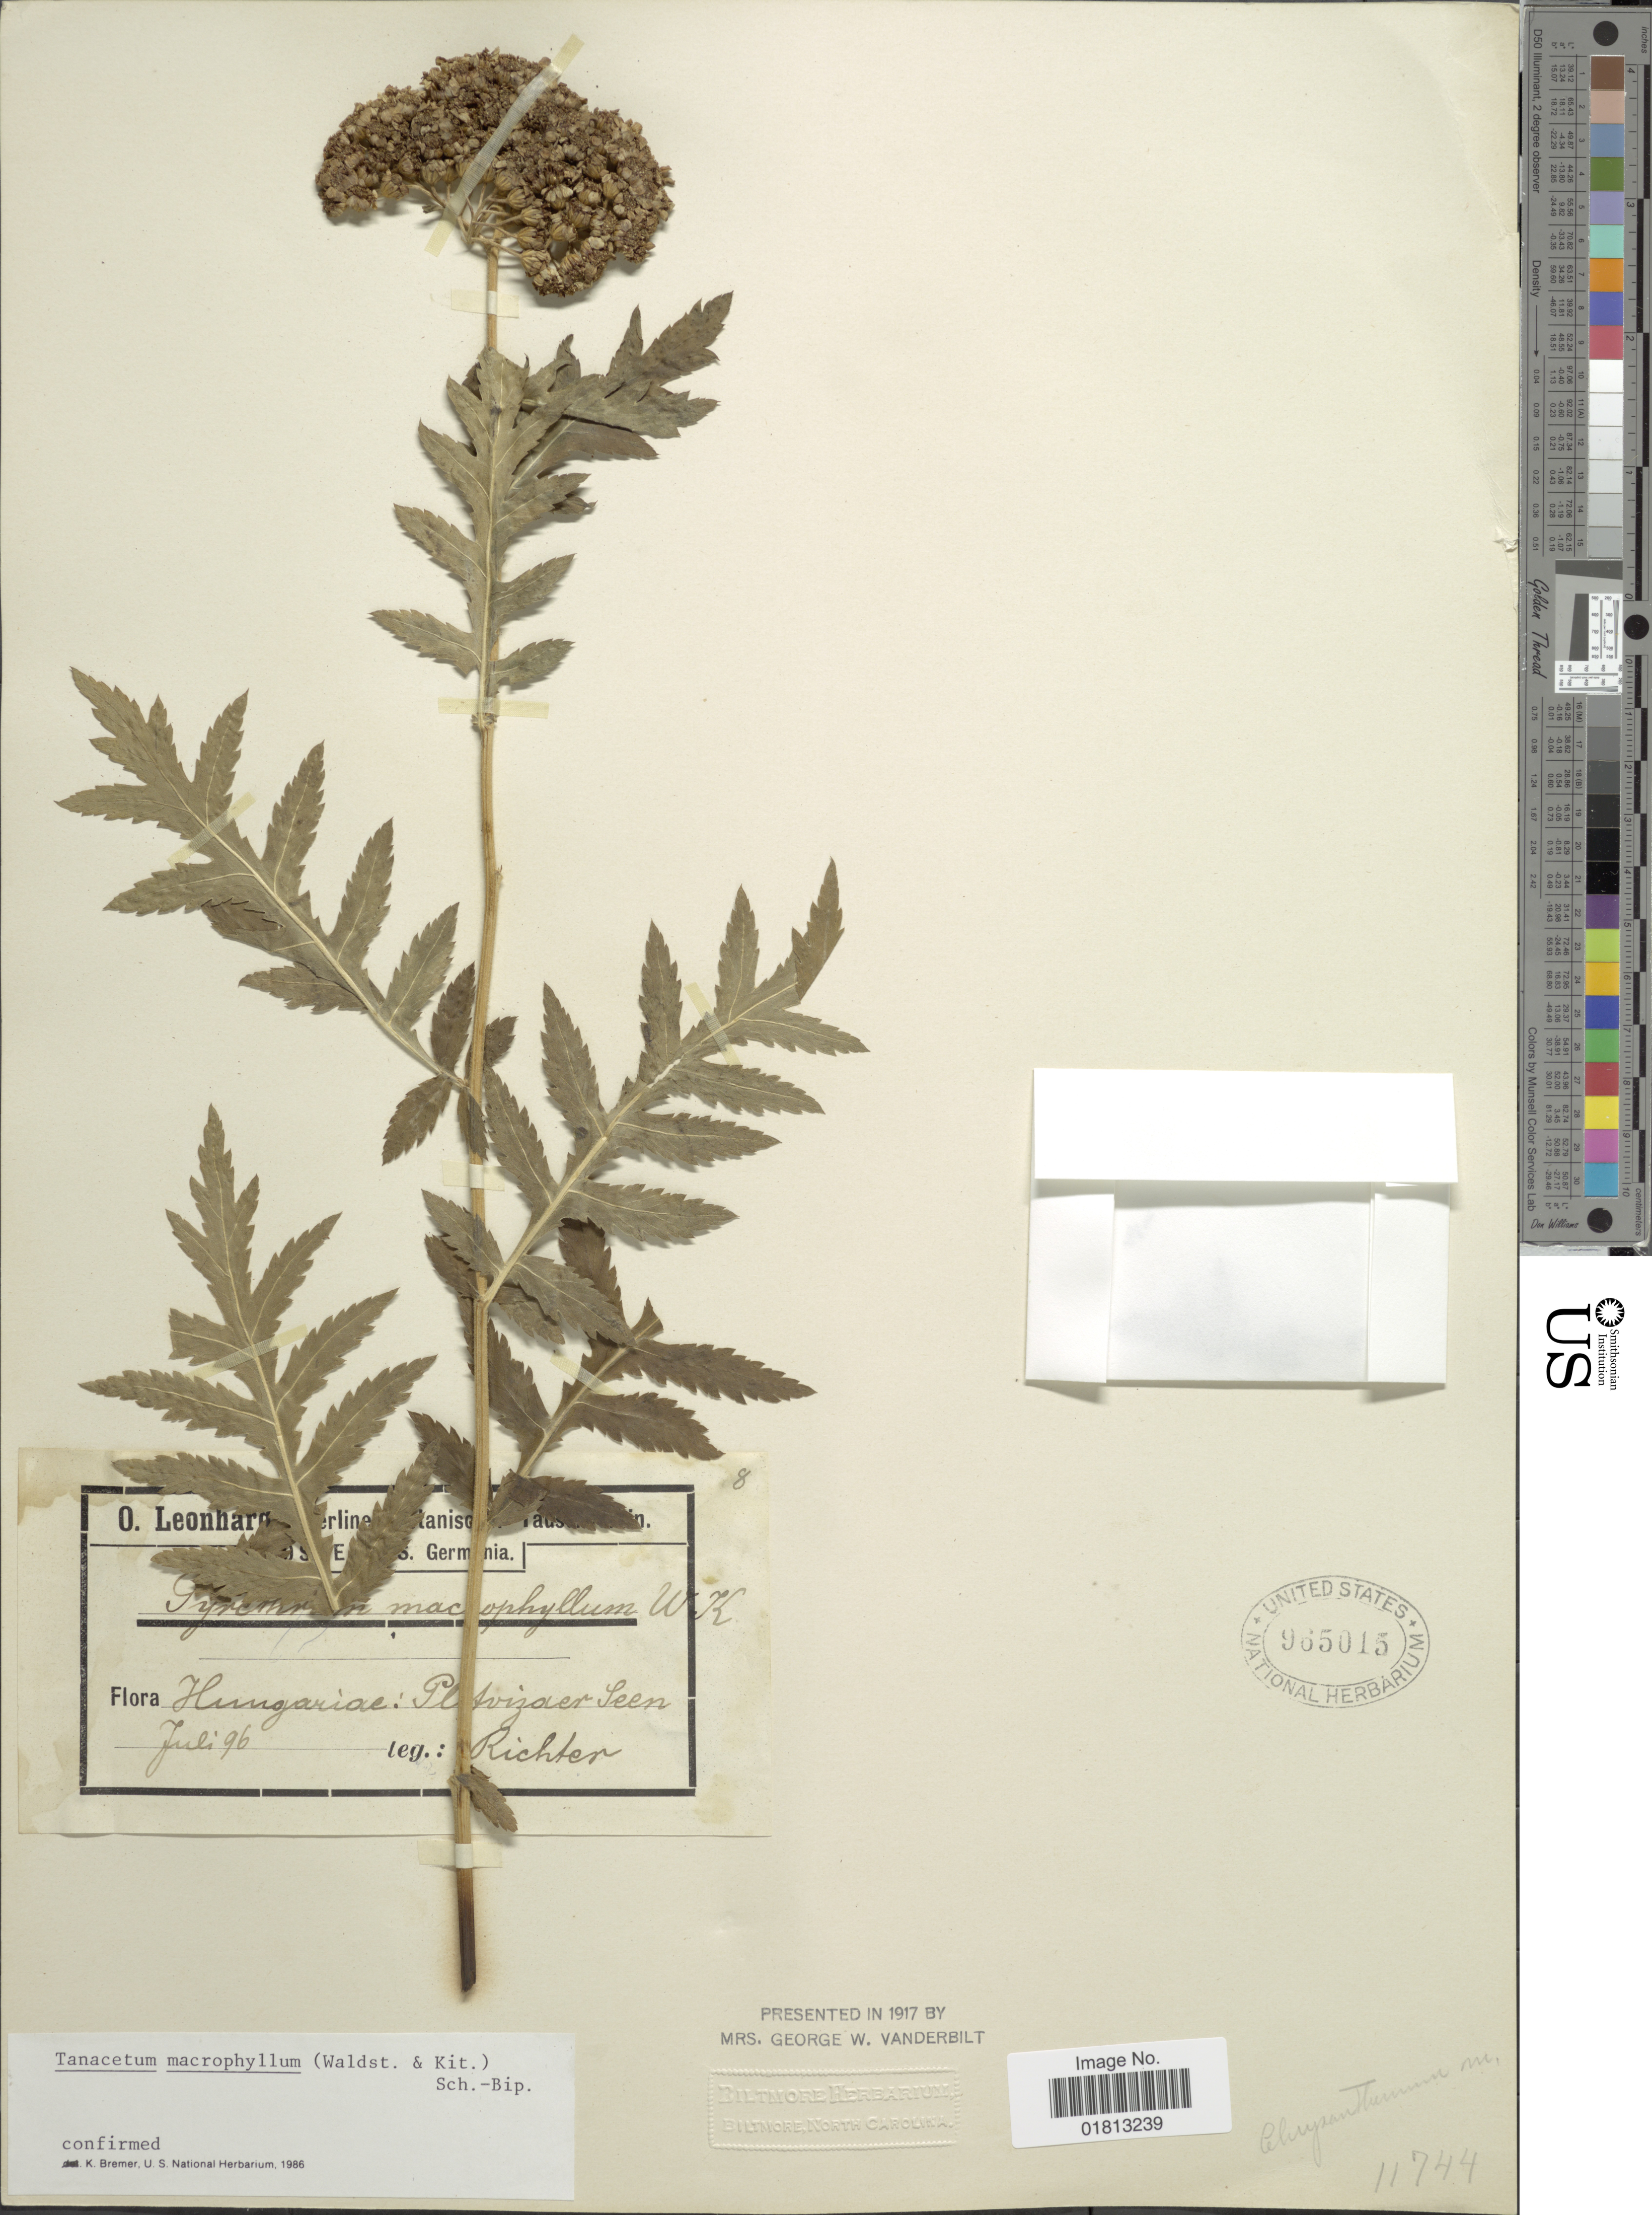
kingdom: Plantae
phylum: Tracheophyta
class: Magnoliopsida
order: Asterales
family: Asteraceae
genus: Tanacetum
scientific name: Tanacetum macrophyllum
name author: (Waldst. & Kit.) Sch. Bip.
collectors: -- Richter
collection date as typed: Transcribed d/m/y: /7/96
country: Hungary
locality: Pl [illegible text]tvizaer Seen [interpreted]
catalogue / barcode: US 965015